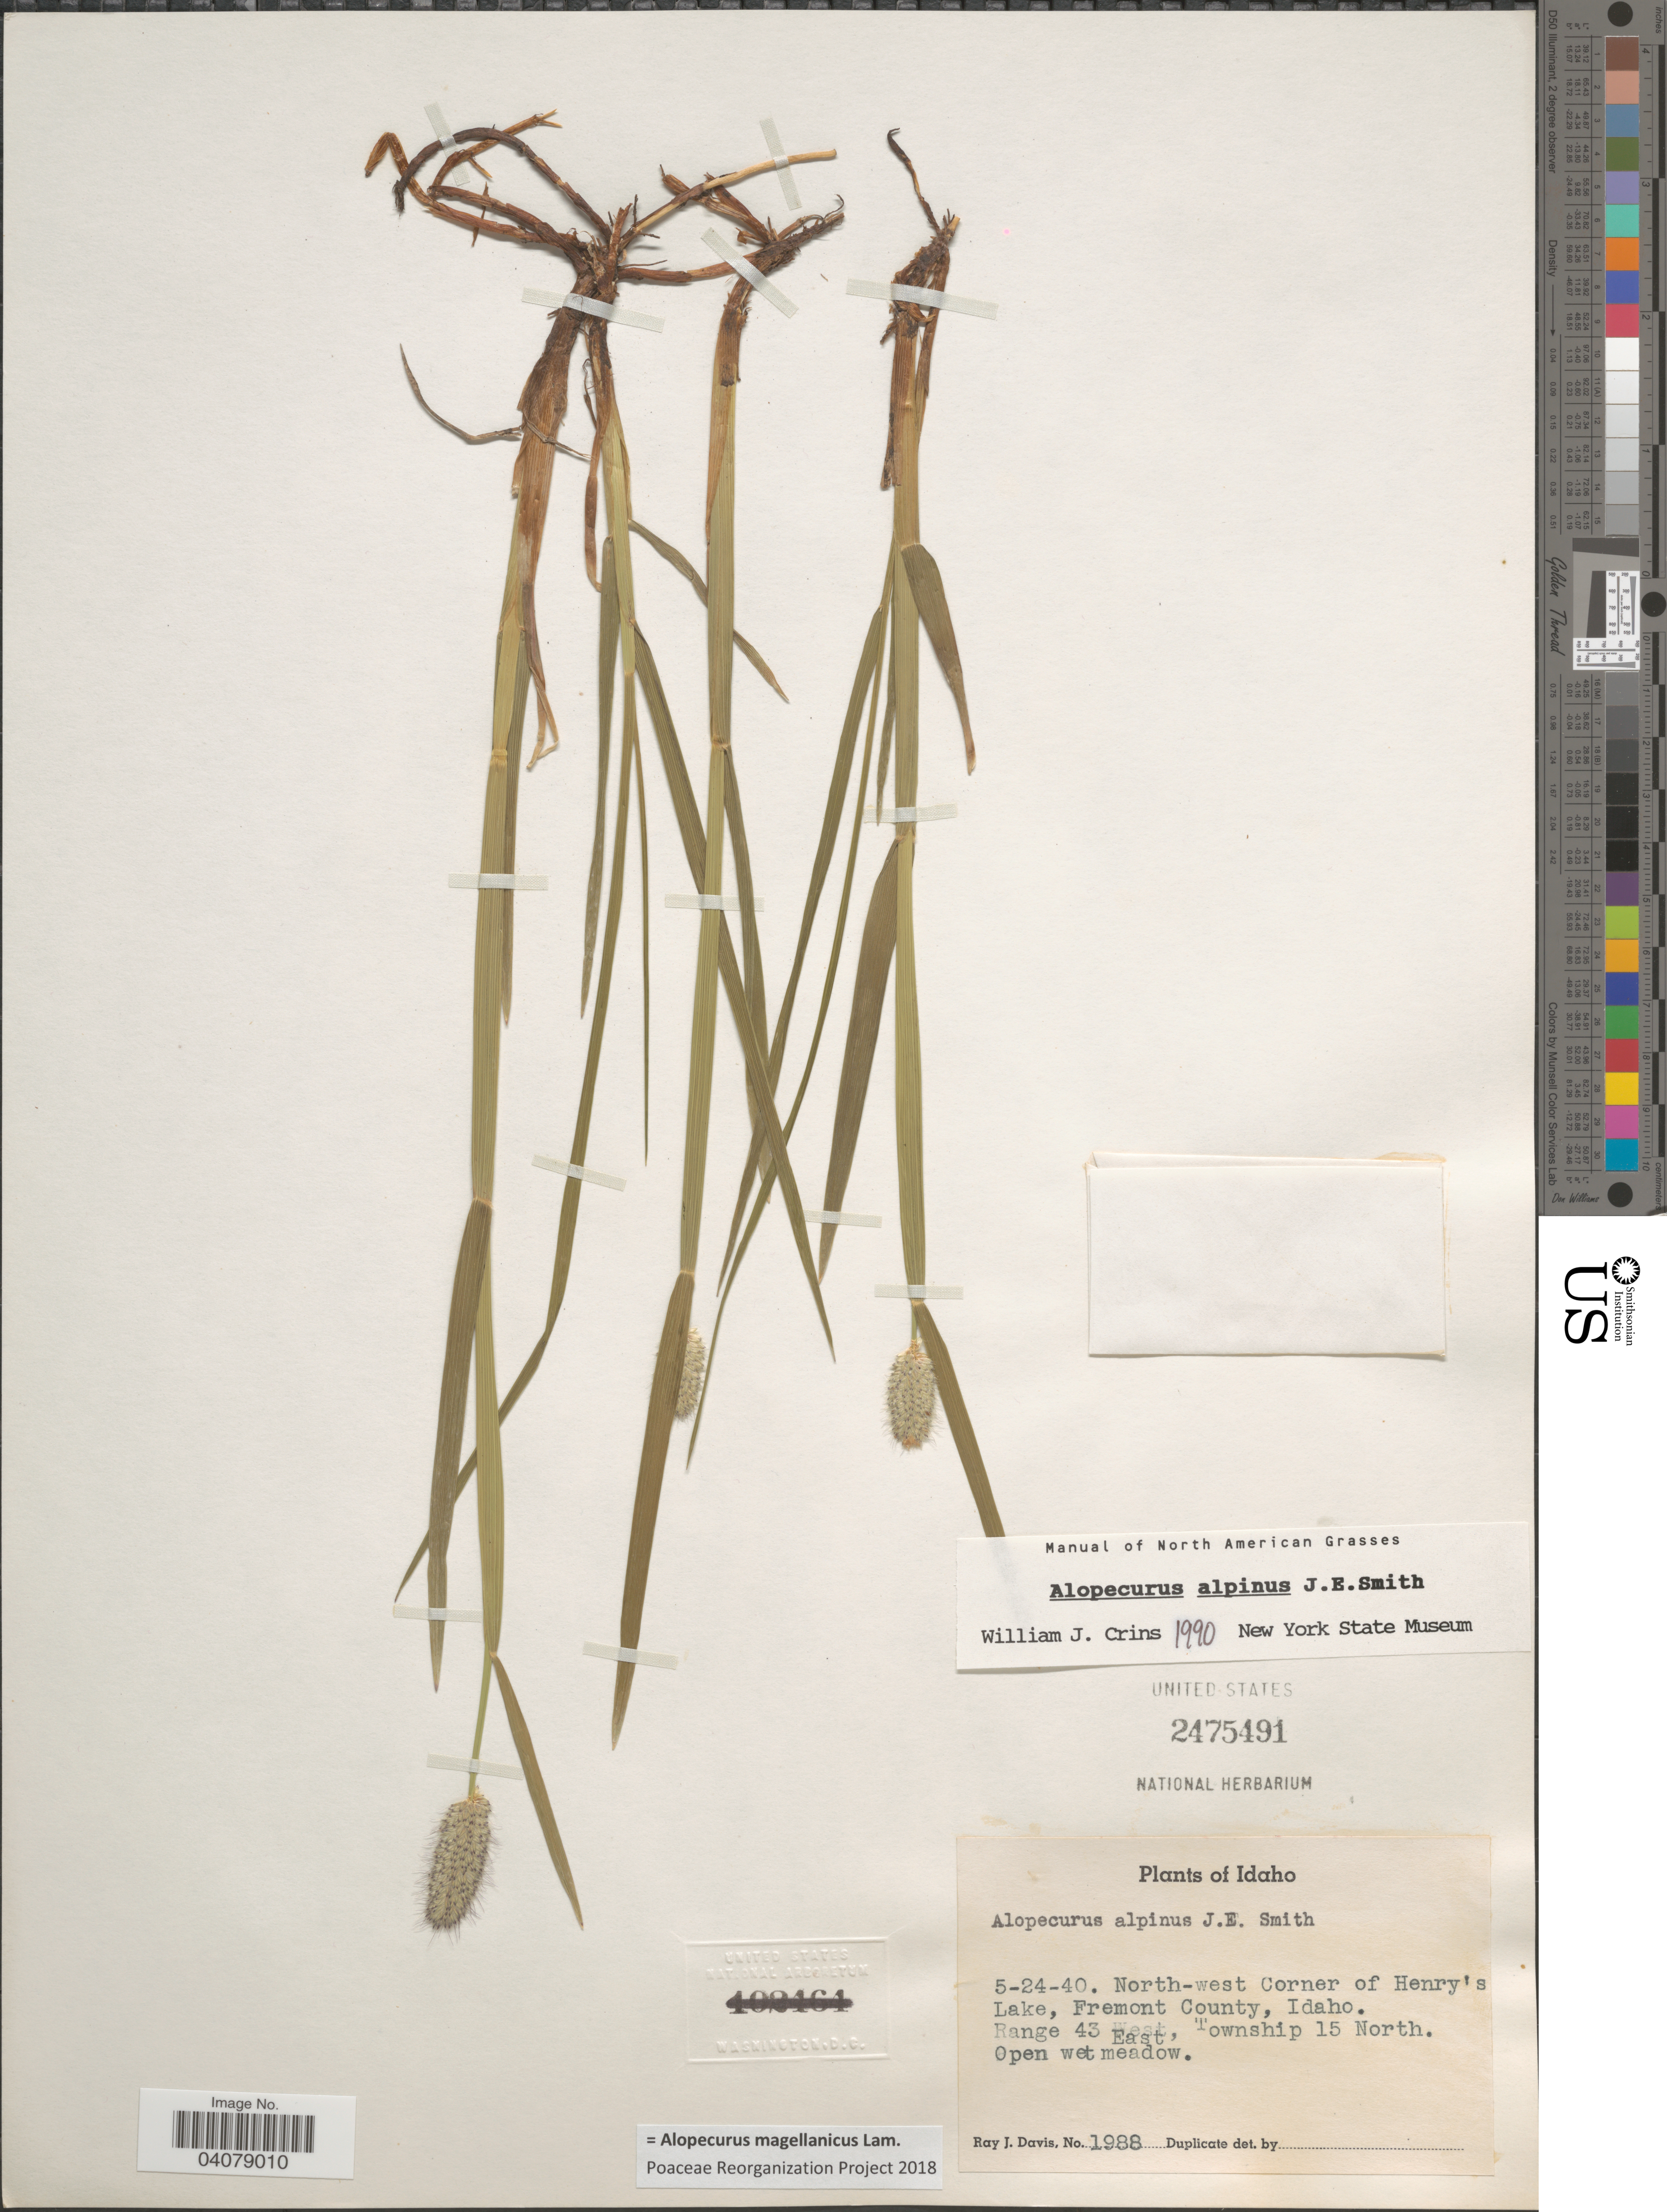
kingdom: Plantae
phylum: Tracheophyta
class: Liliopsida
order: Poales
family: Poaceae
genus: Alopecurus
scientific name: Alopecurus magellanicus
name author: Lam.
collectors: R. Davis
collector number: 1988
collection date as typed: Transcribed d/m/y: 24/5/40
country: United States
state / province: Idaho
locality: North-west Corner of Henry's Lake, Fremont County. Range 43 East, Township 15 North.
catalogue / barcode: US 2475491